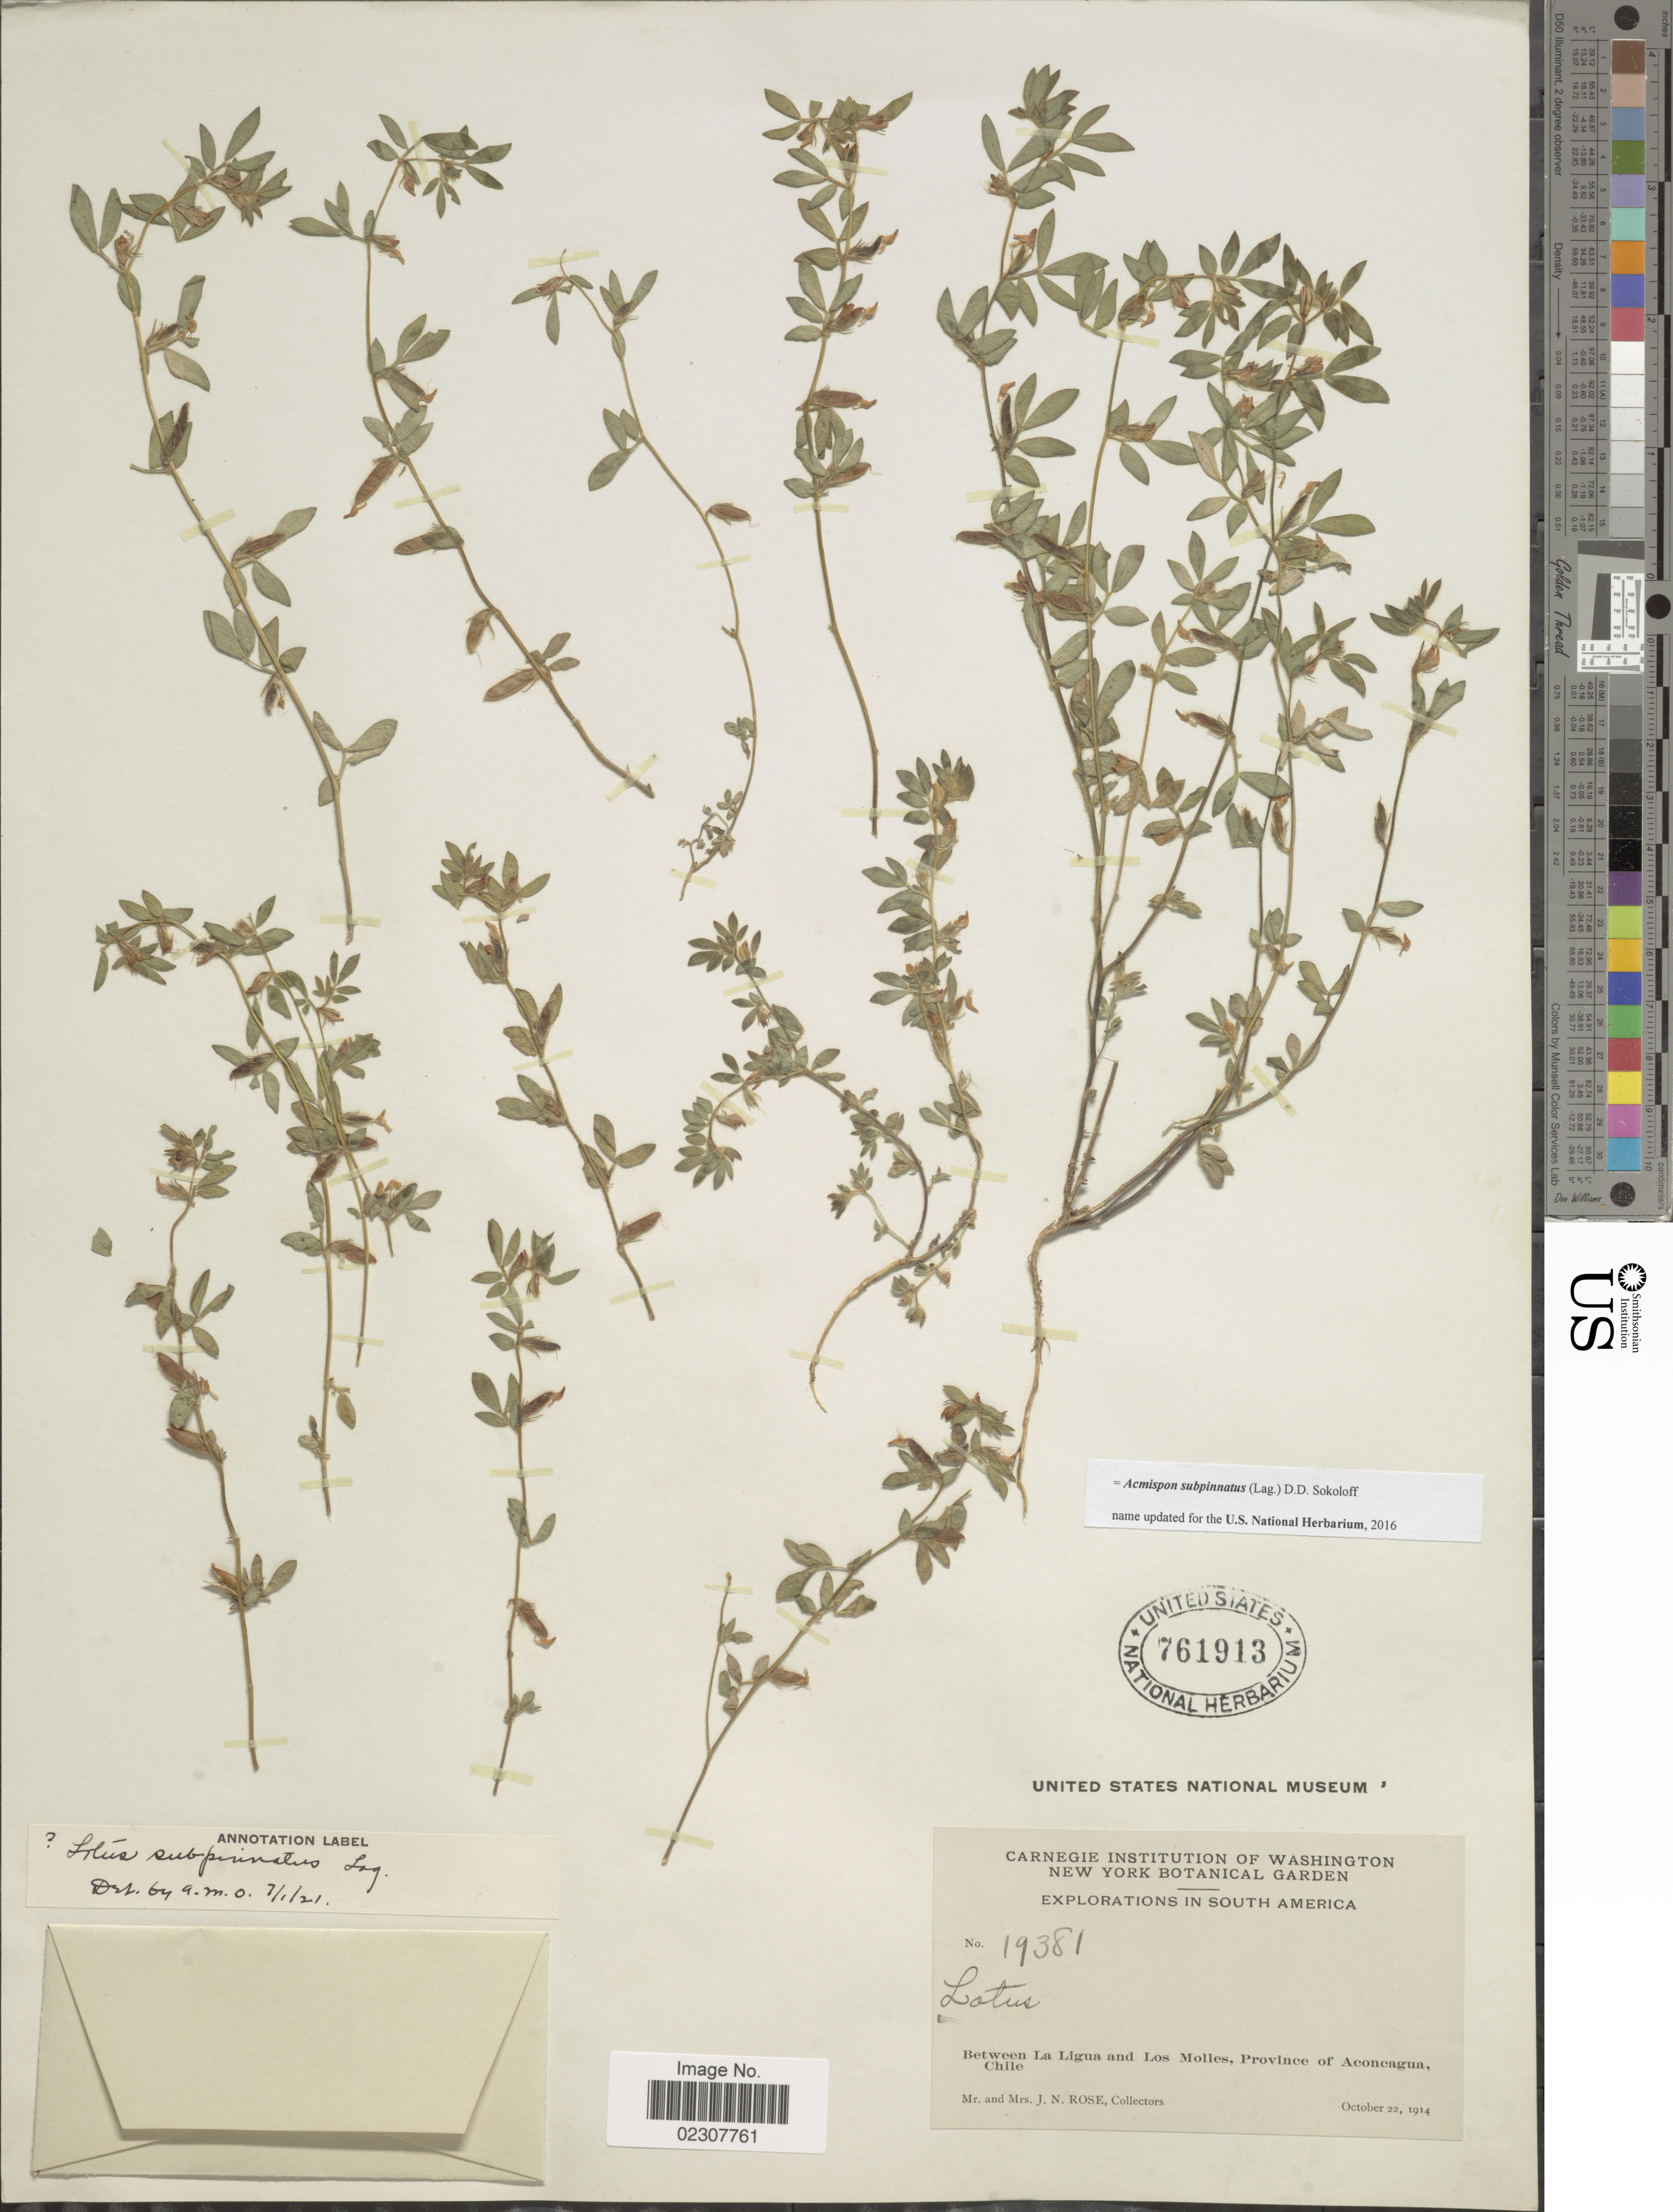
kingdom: Plantae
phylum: Tracheophyta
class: Magnoliopsida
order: Fabales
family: Fabaceae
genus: Acmispon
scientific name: Acmispon subpinnatus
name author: (Lag.) D.D. Sokoloff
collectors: J. N. Rose & L. B. Rose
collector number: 19381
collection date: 1914-10-22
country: Chile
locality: Between La Ligua and Los Molles, Province of Aconcagua, Chile.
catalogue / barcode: US 761913